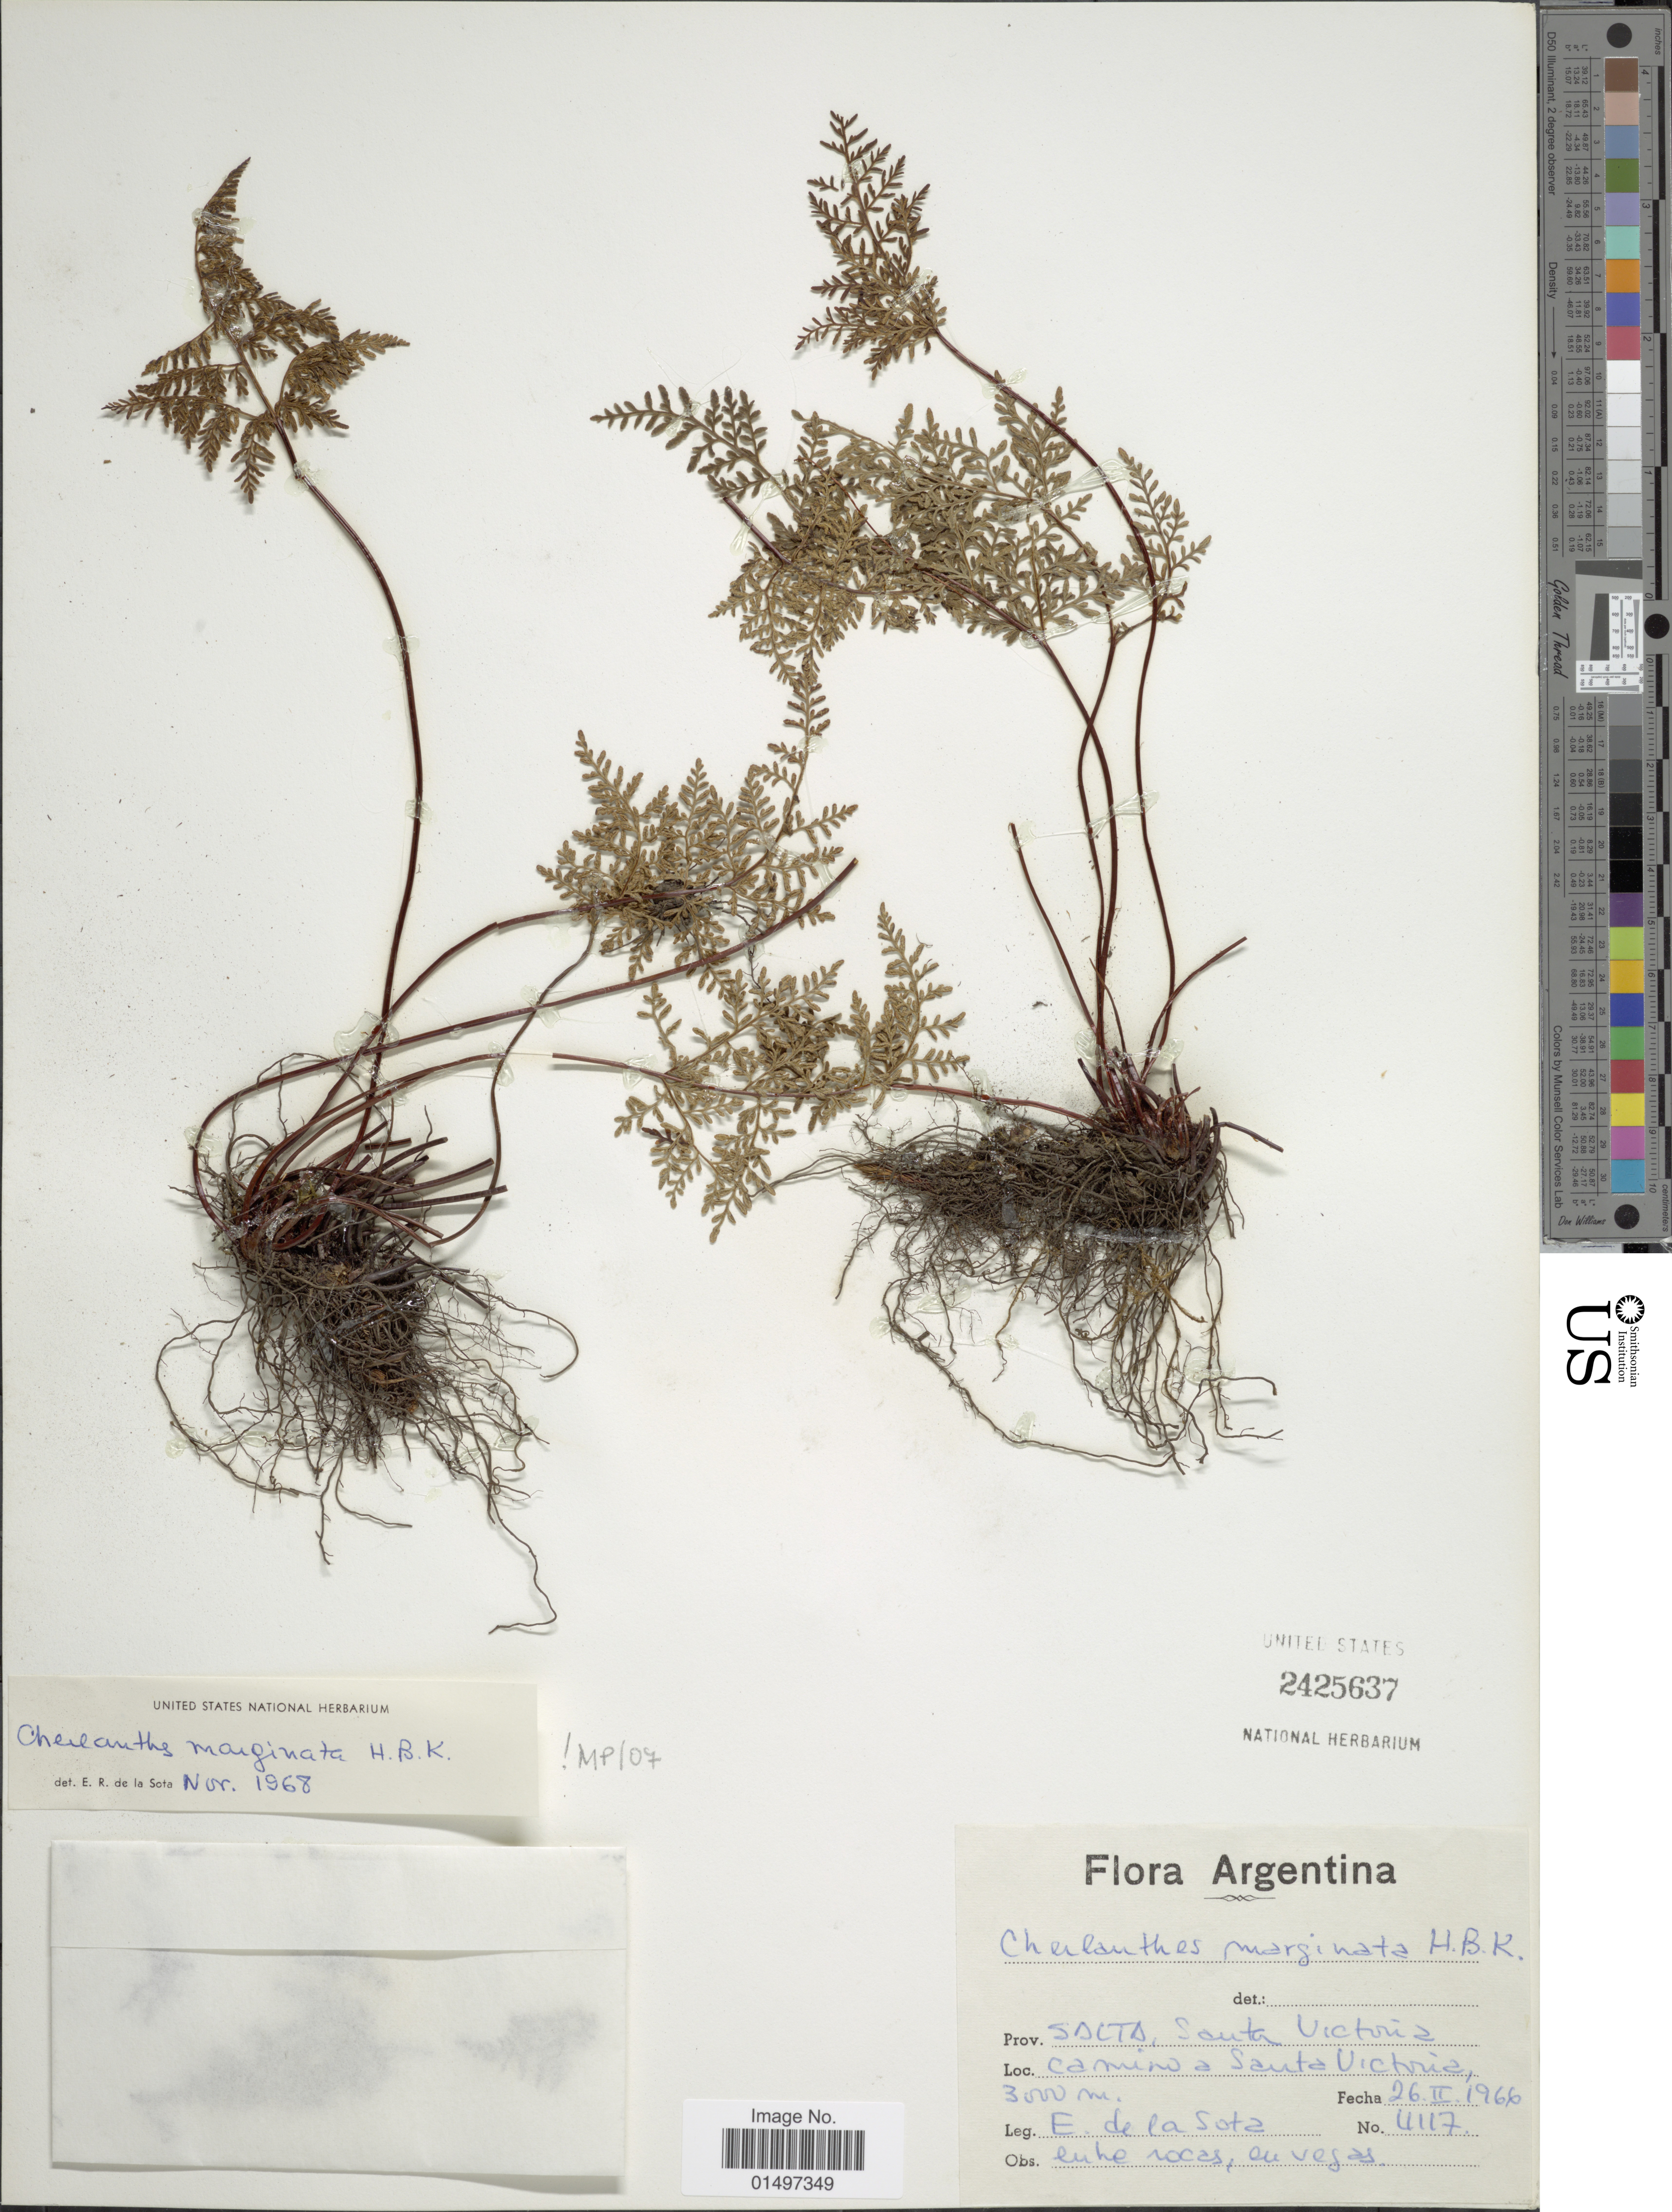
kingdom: Plantae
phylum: Tracheophyta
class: Polypodiopsida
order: Polypodiales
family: Pteridaceae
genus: Gaga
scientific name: Gaga marginata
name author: (Kunth) Fay W. Li & Windham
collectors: E. R. de la Sota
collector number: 4117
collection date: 1966-02-26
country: Argentina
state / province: Salta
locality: Prov. Salta. Santa Victoria. Camino a Santa Victoria.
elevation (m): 3000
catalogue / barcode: US 2425637